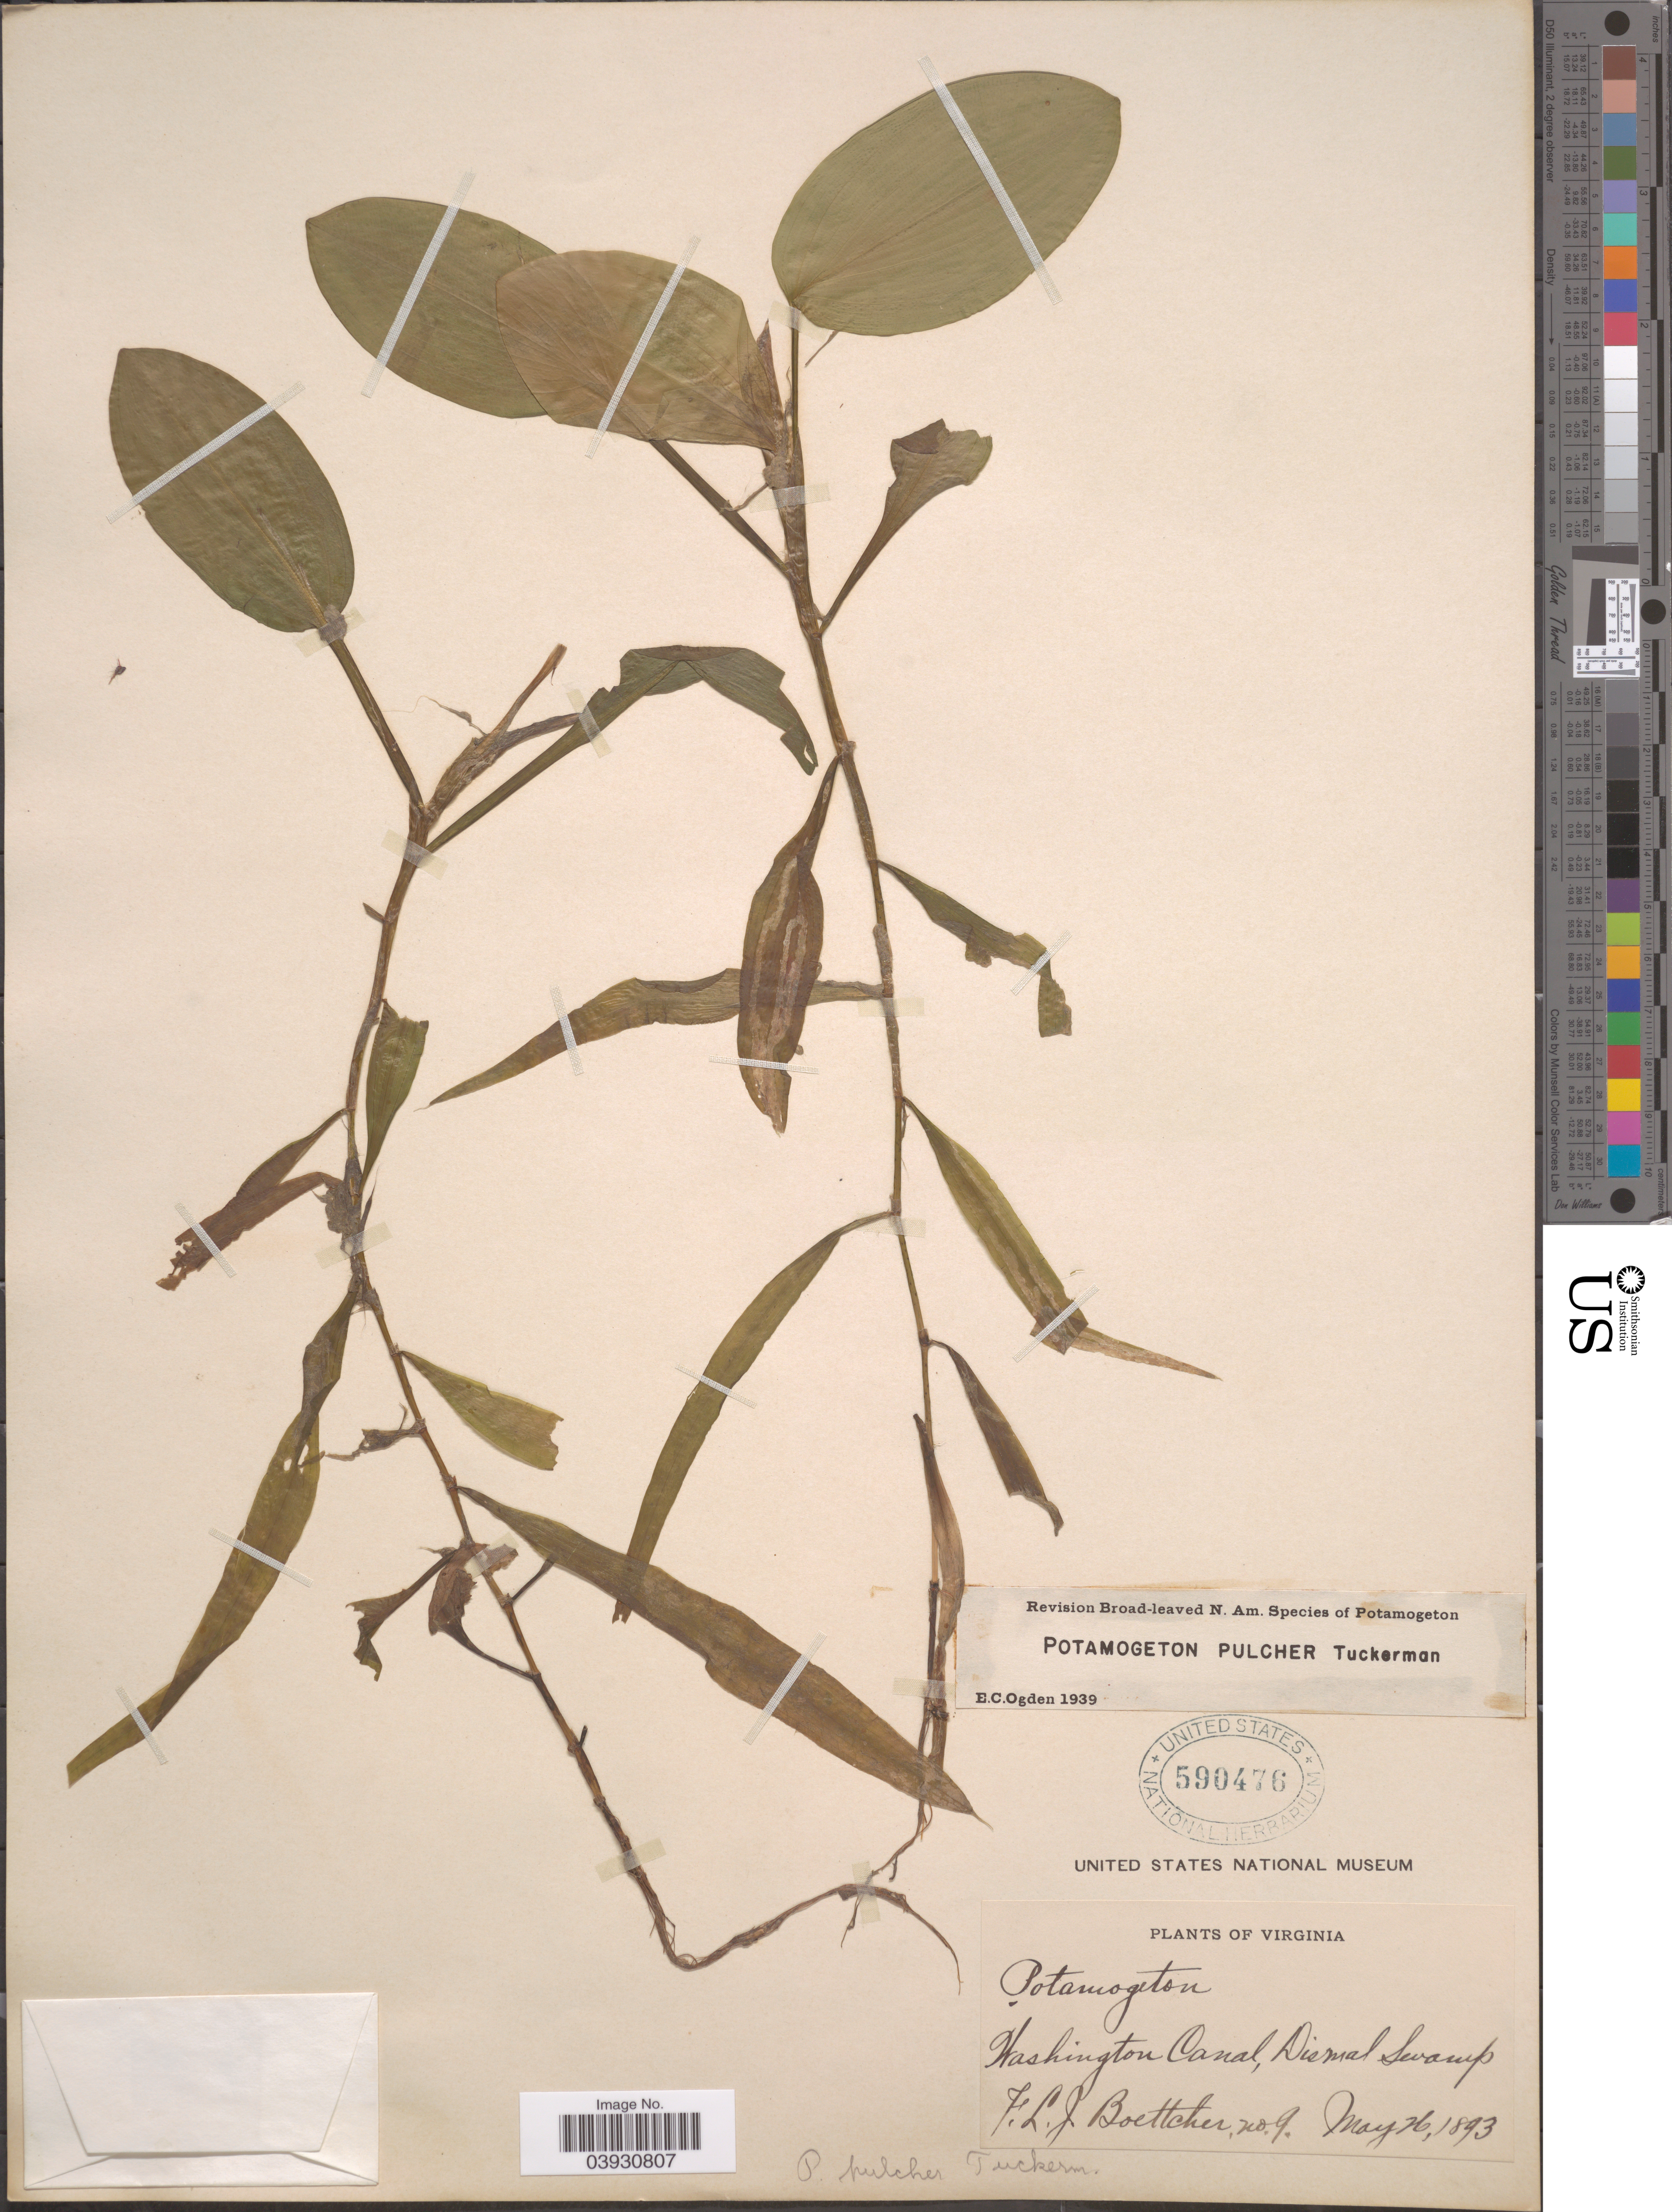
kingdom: Plantae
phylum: Tracheophyta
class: Liliopsida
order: Alismatales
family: Potamogetonaceae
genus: Potamogeton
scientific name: Potamogeton pulcher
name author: Tuck.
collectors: F. Boettcher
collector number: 9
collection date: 1893-05-26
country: United States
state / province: Virginia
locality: Washington Canal, Dismal Swamp.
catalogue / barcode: US 590476